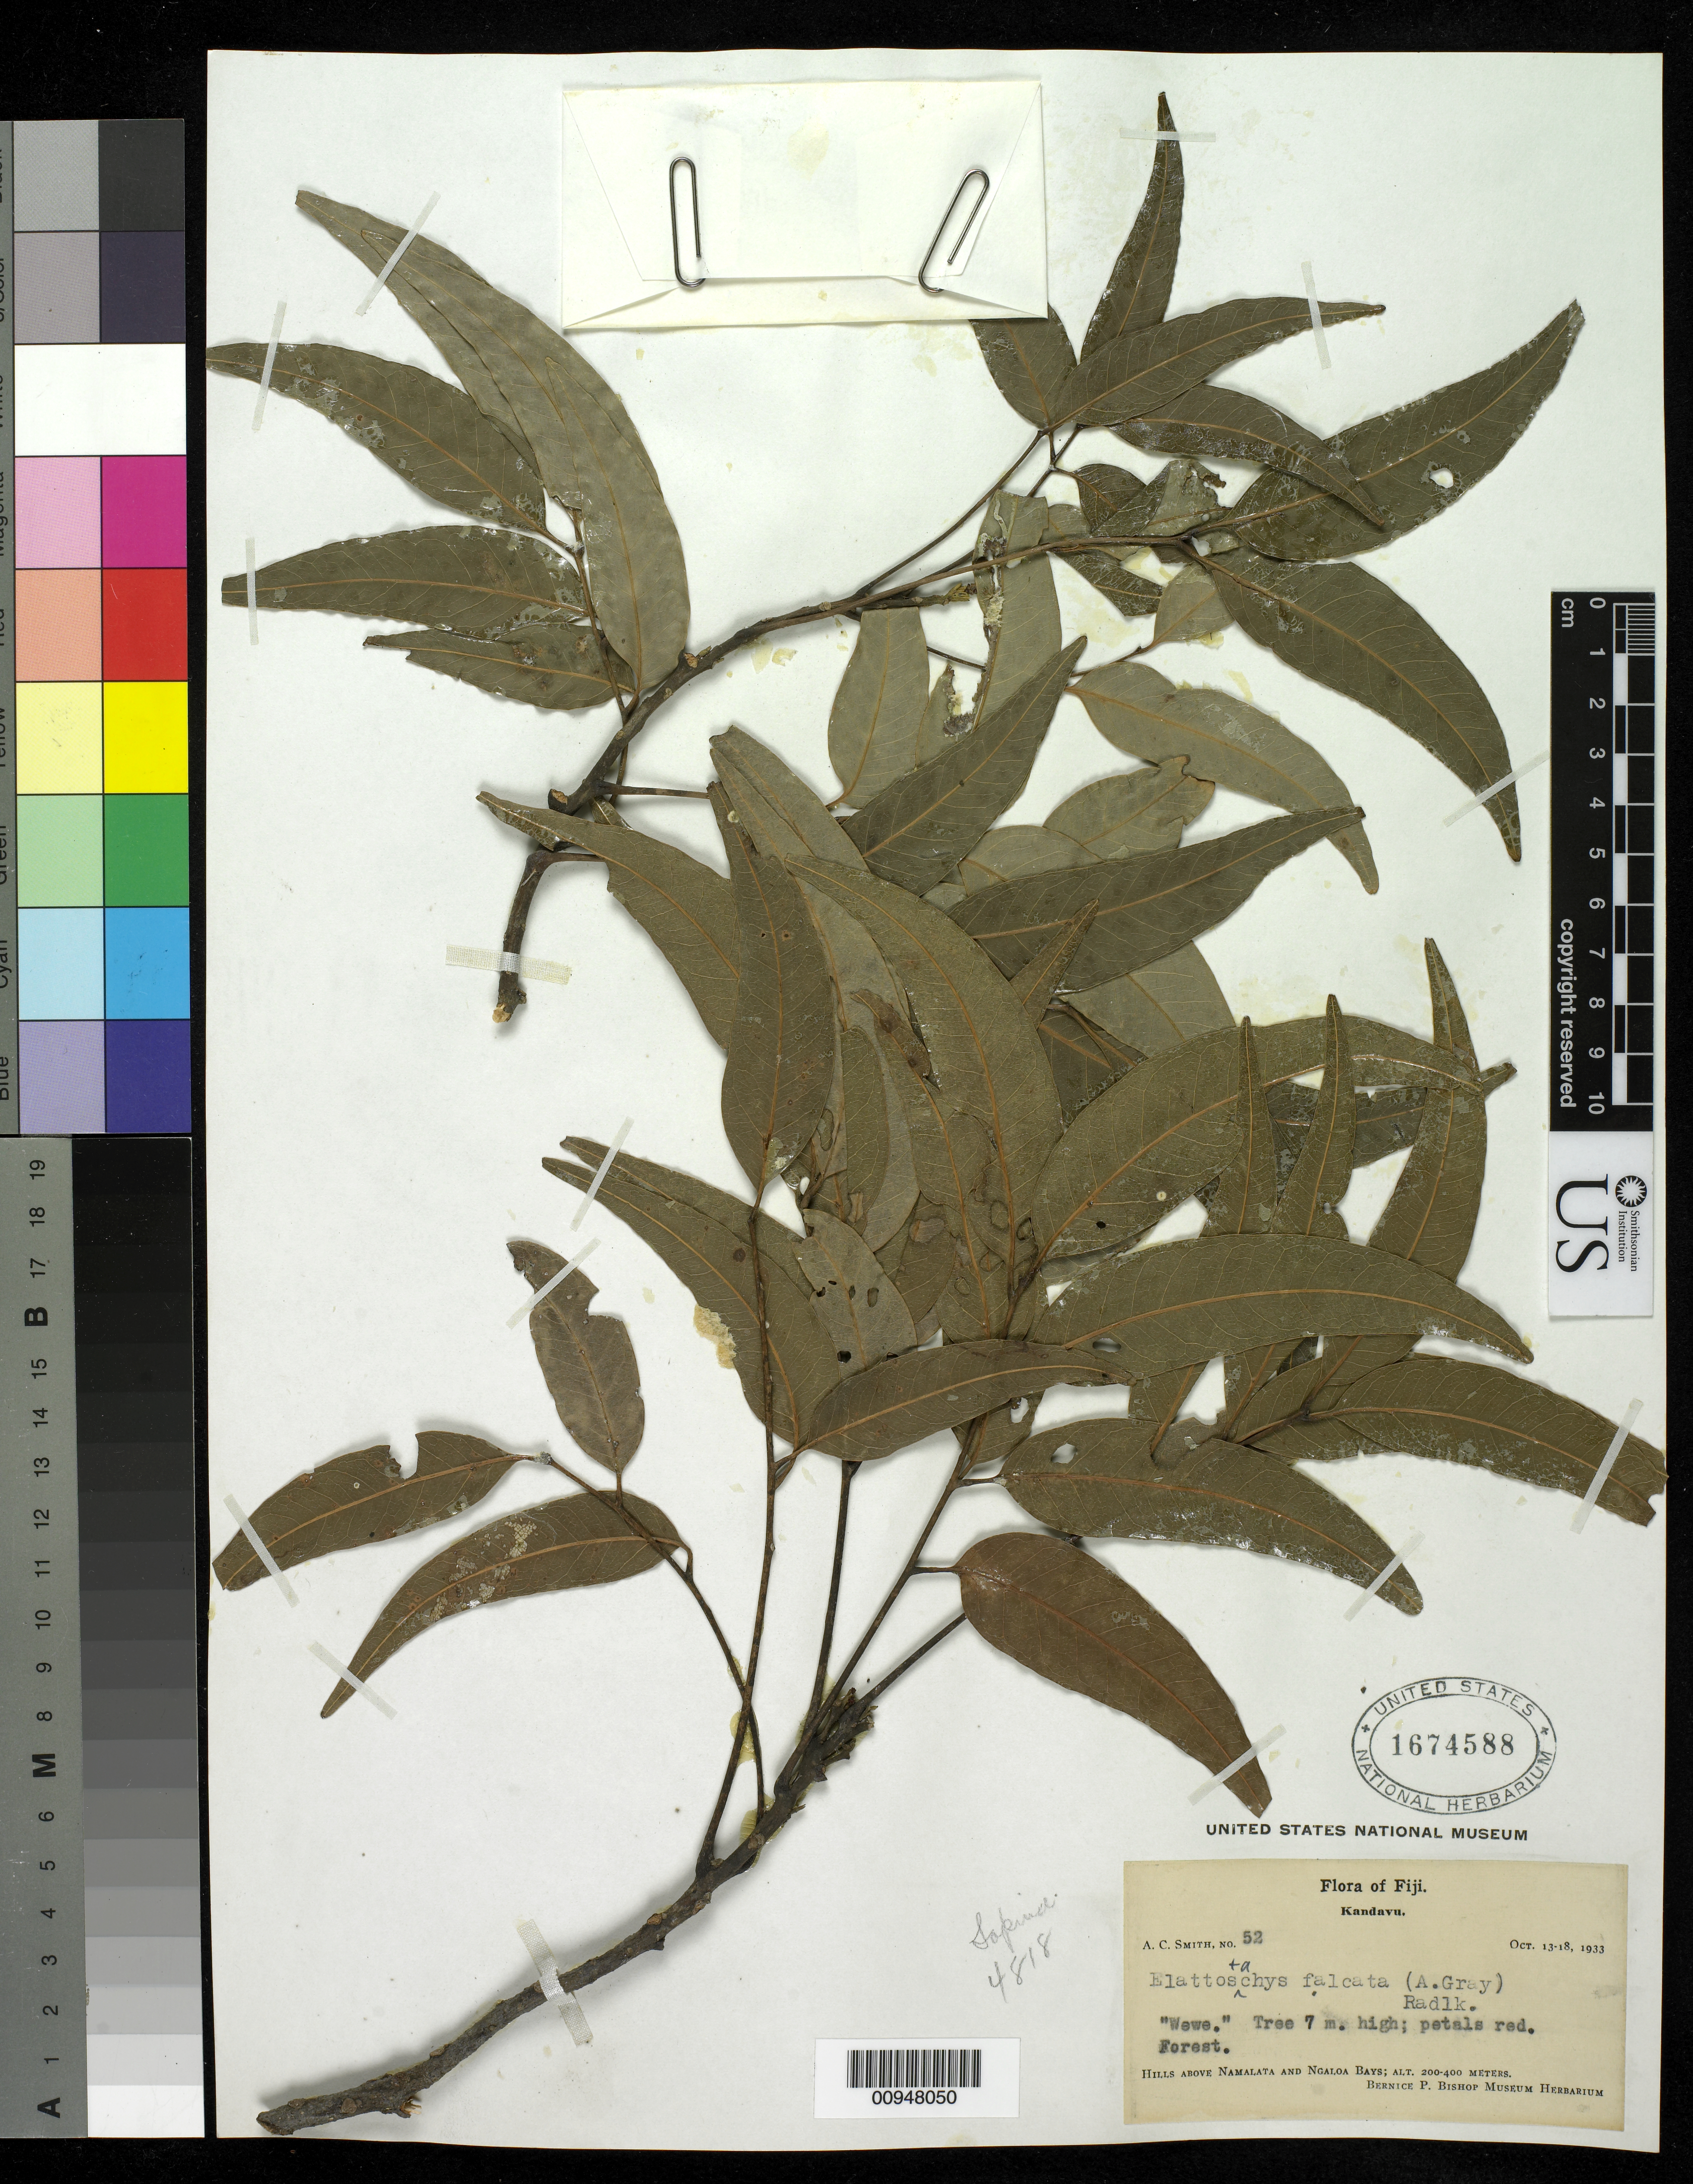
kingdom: Plantae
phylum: Tracheophyta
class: Magnoliopsida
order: Sapindales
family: Sapindaceae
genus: Elattostachys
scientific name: Elattostachys falcata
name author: (A. Gray) Radlk.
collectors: C. A. Smith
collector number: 52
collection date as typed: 13 Oct 1933 to 18 Oct 1933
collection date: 1933-10-13/1933-10-18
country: Fiji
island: Kadavu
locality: Hills above Namalata and Ngaloa Bays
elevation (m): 200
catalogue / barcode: US 1644588